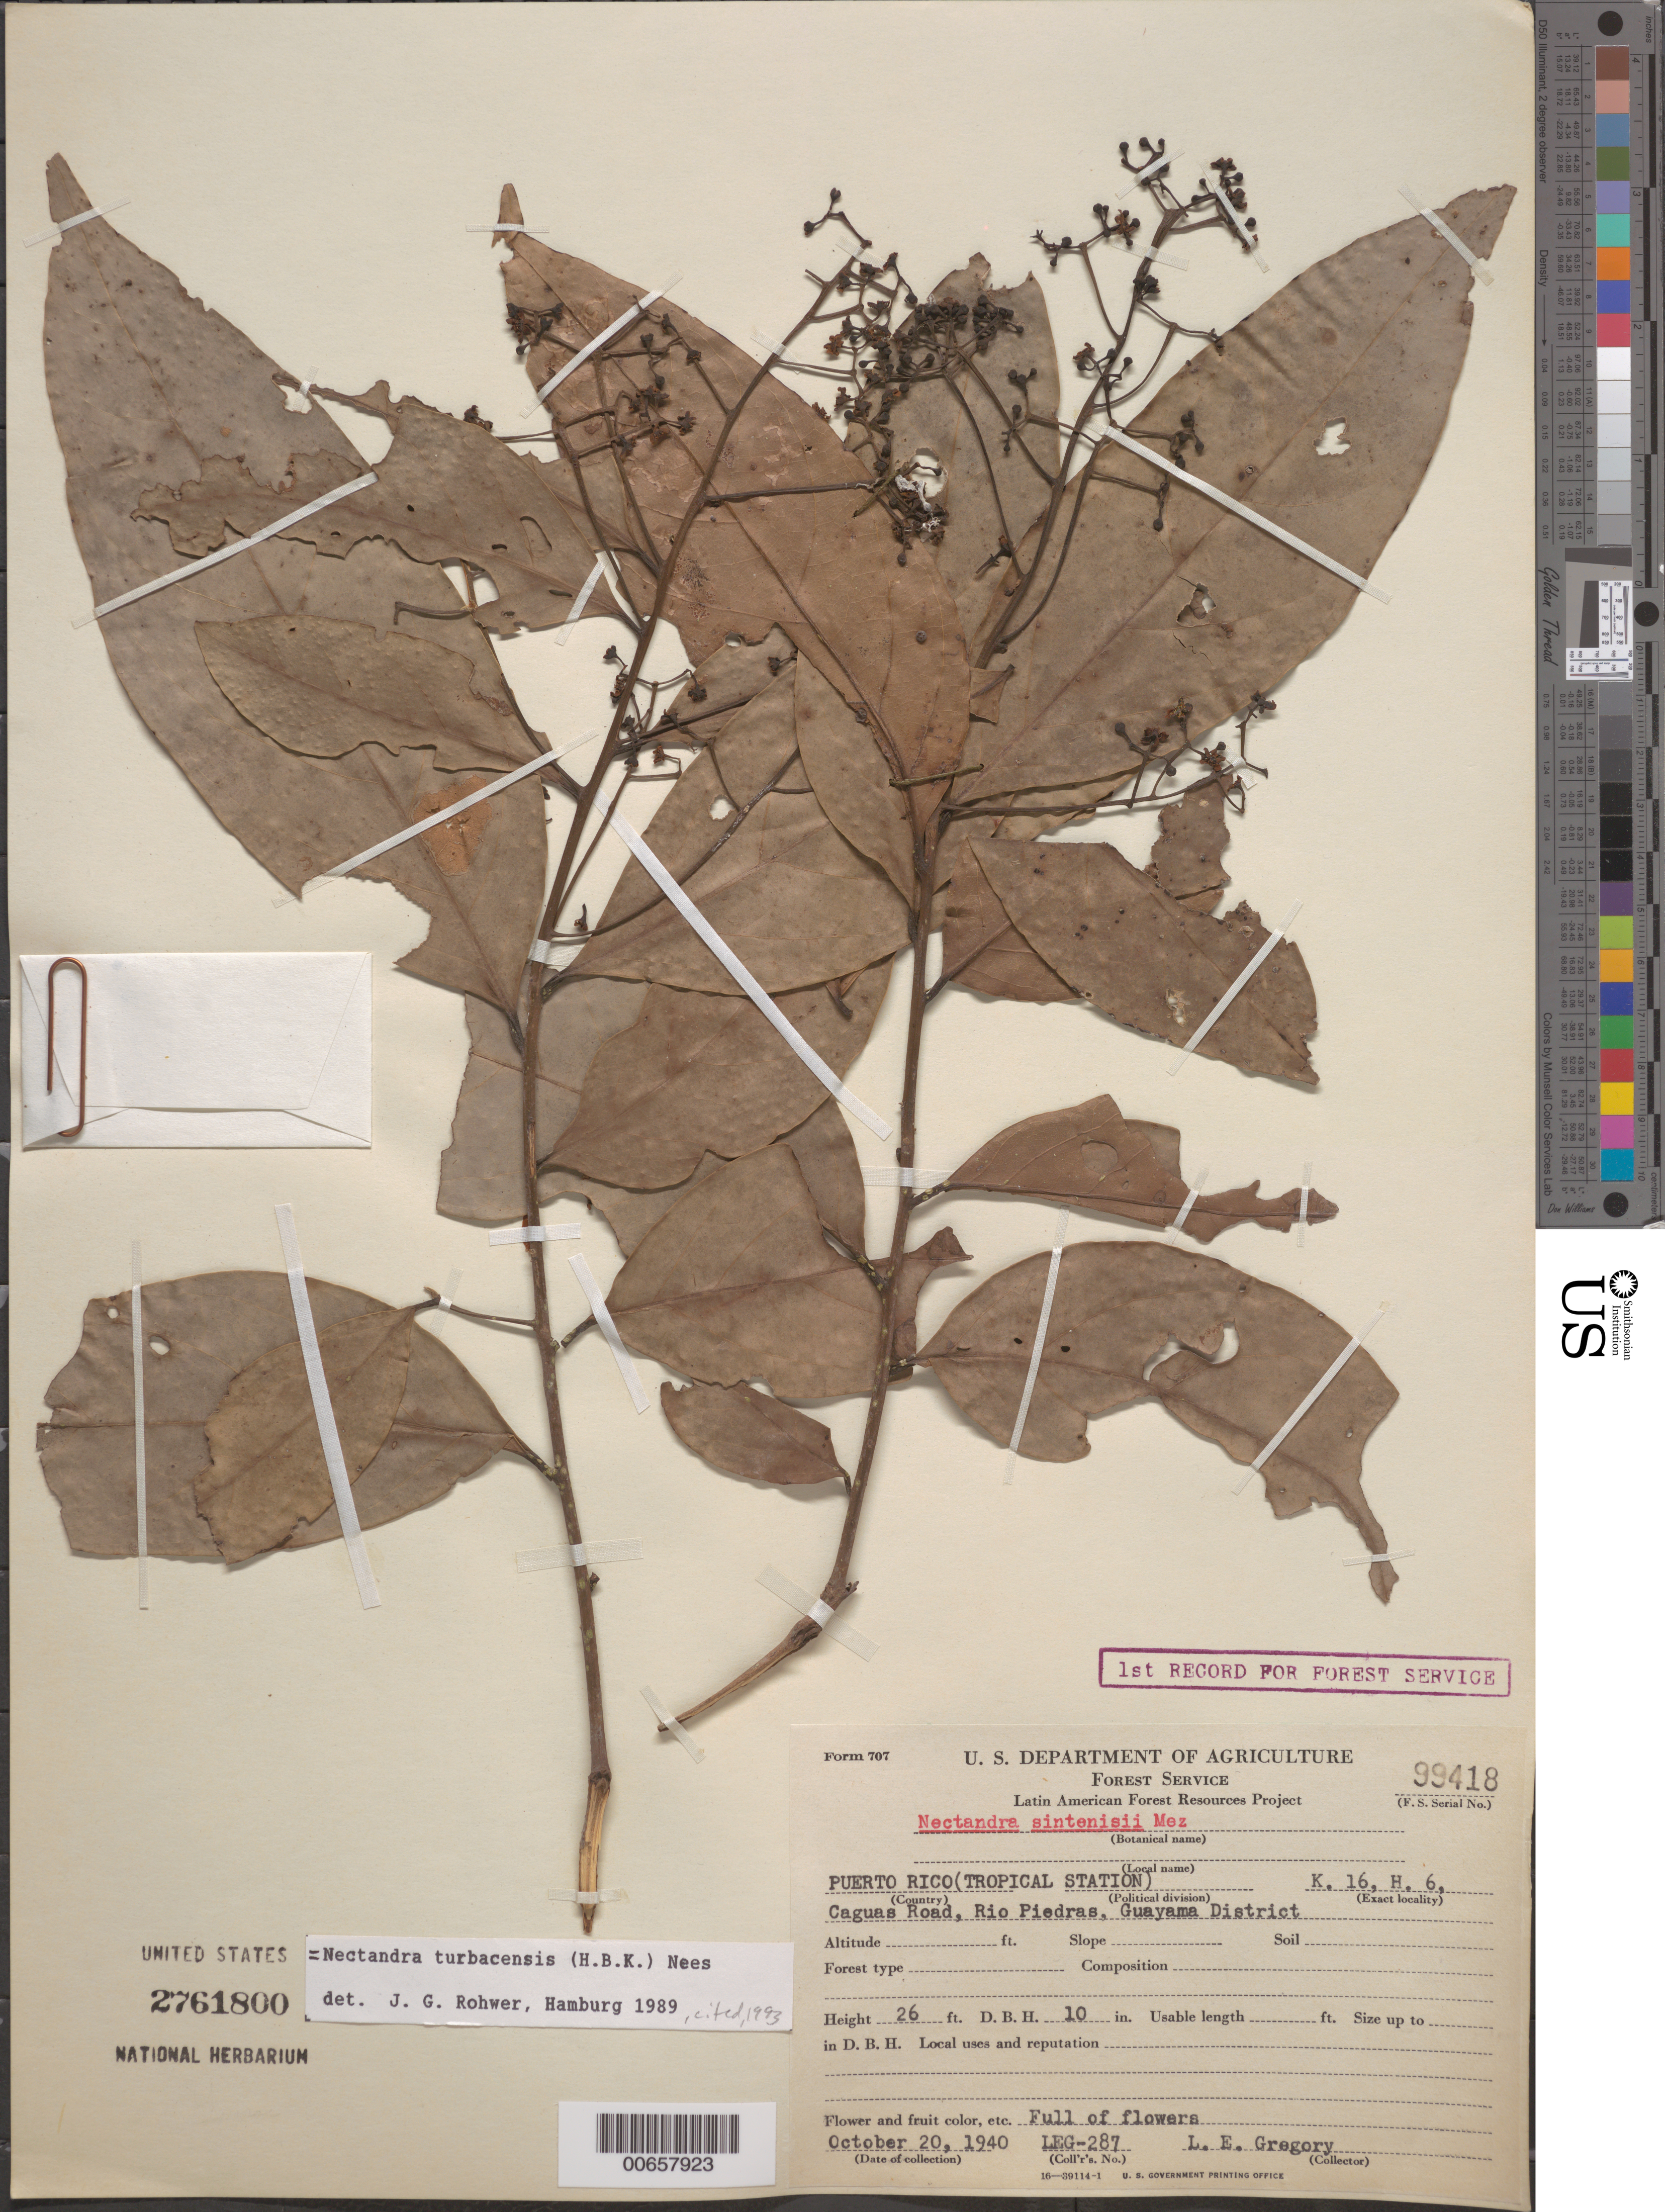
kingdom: Plantae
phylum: Tracheophyta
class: Magnoliopsida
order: Laurales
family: Lauraceae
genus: Nectandra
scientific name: Nectandra turbacensis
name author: (Kunth) Nees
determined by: Rohwer, J. G.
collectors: L. E. Gregory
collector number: LEG-287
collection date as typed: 20 Oct 1940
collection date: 1940-10-20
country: Puerto Rico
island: Greater Antilles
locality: K. 16, H. 6, Caguas Rd, Rio Piedras, Guayama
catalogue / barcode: US 2761800